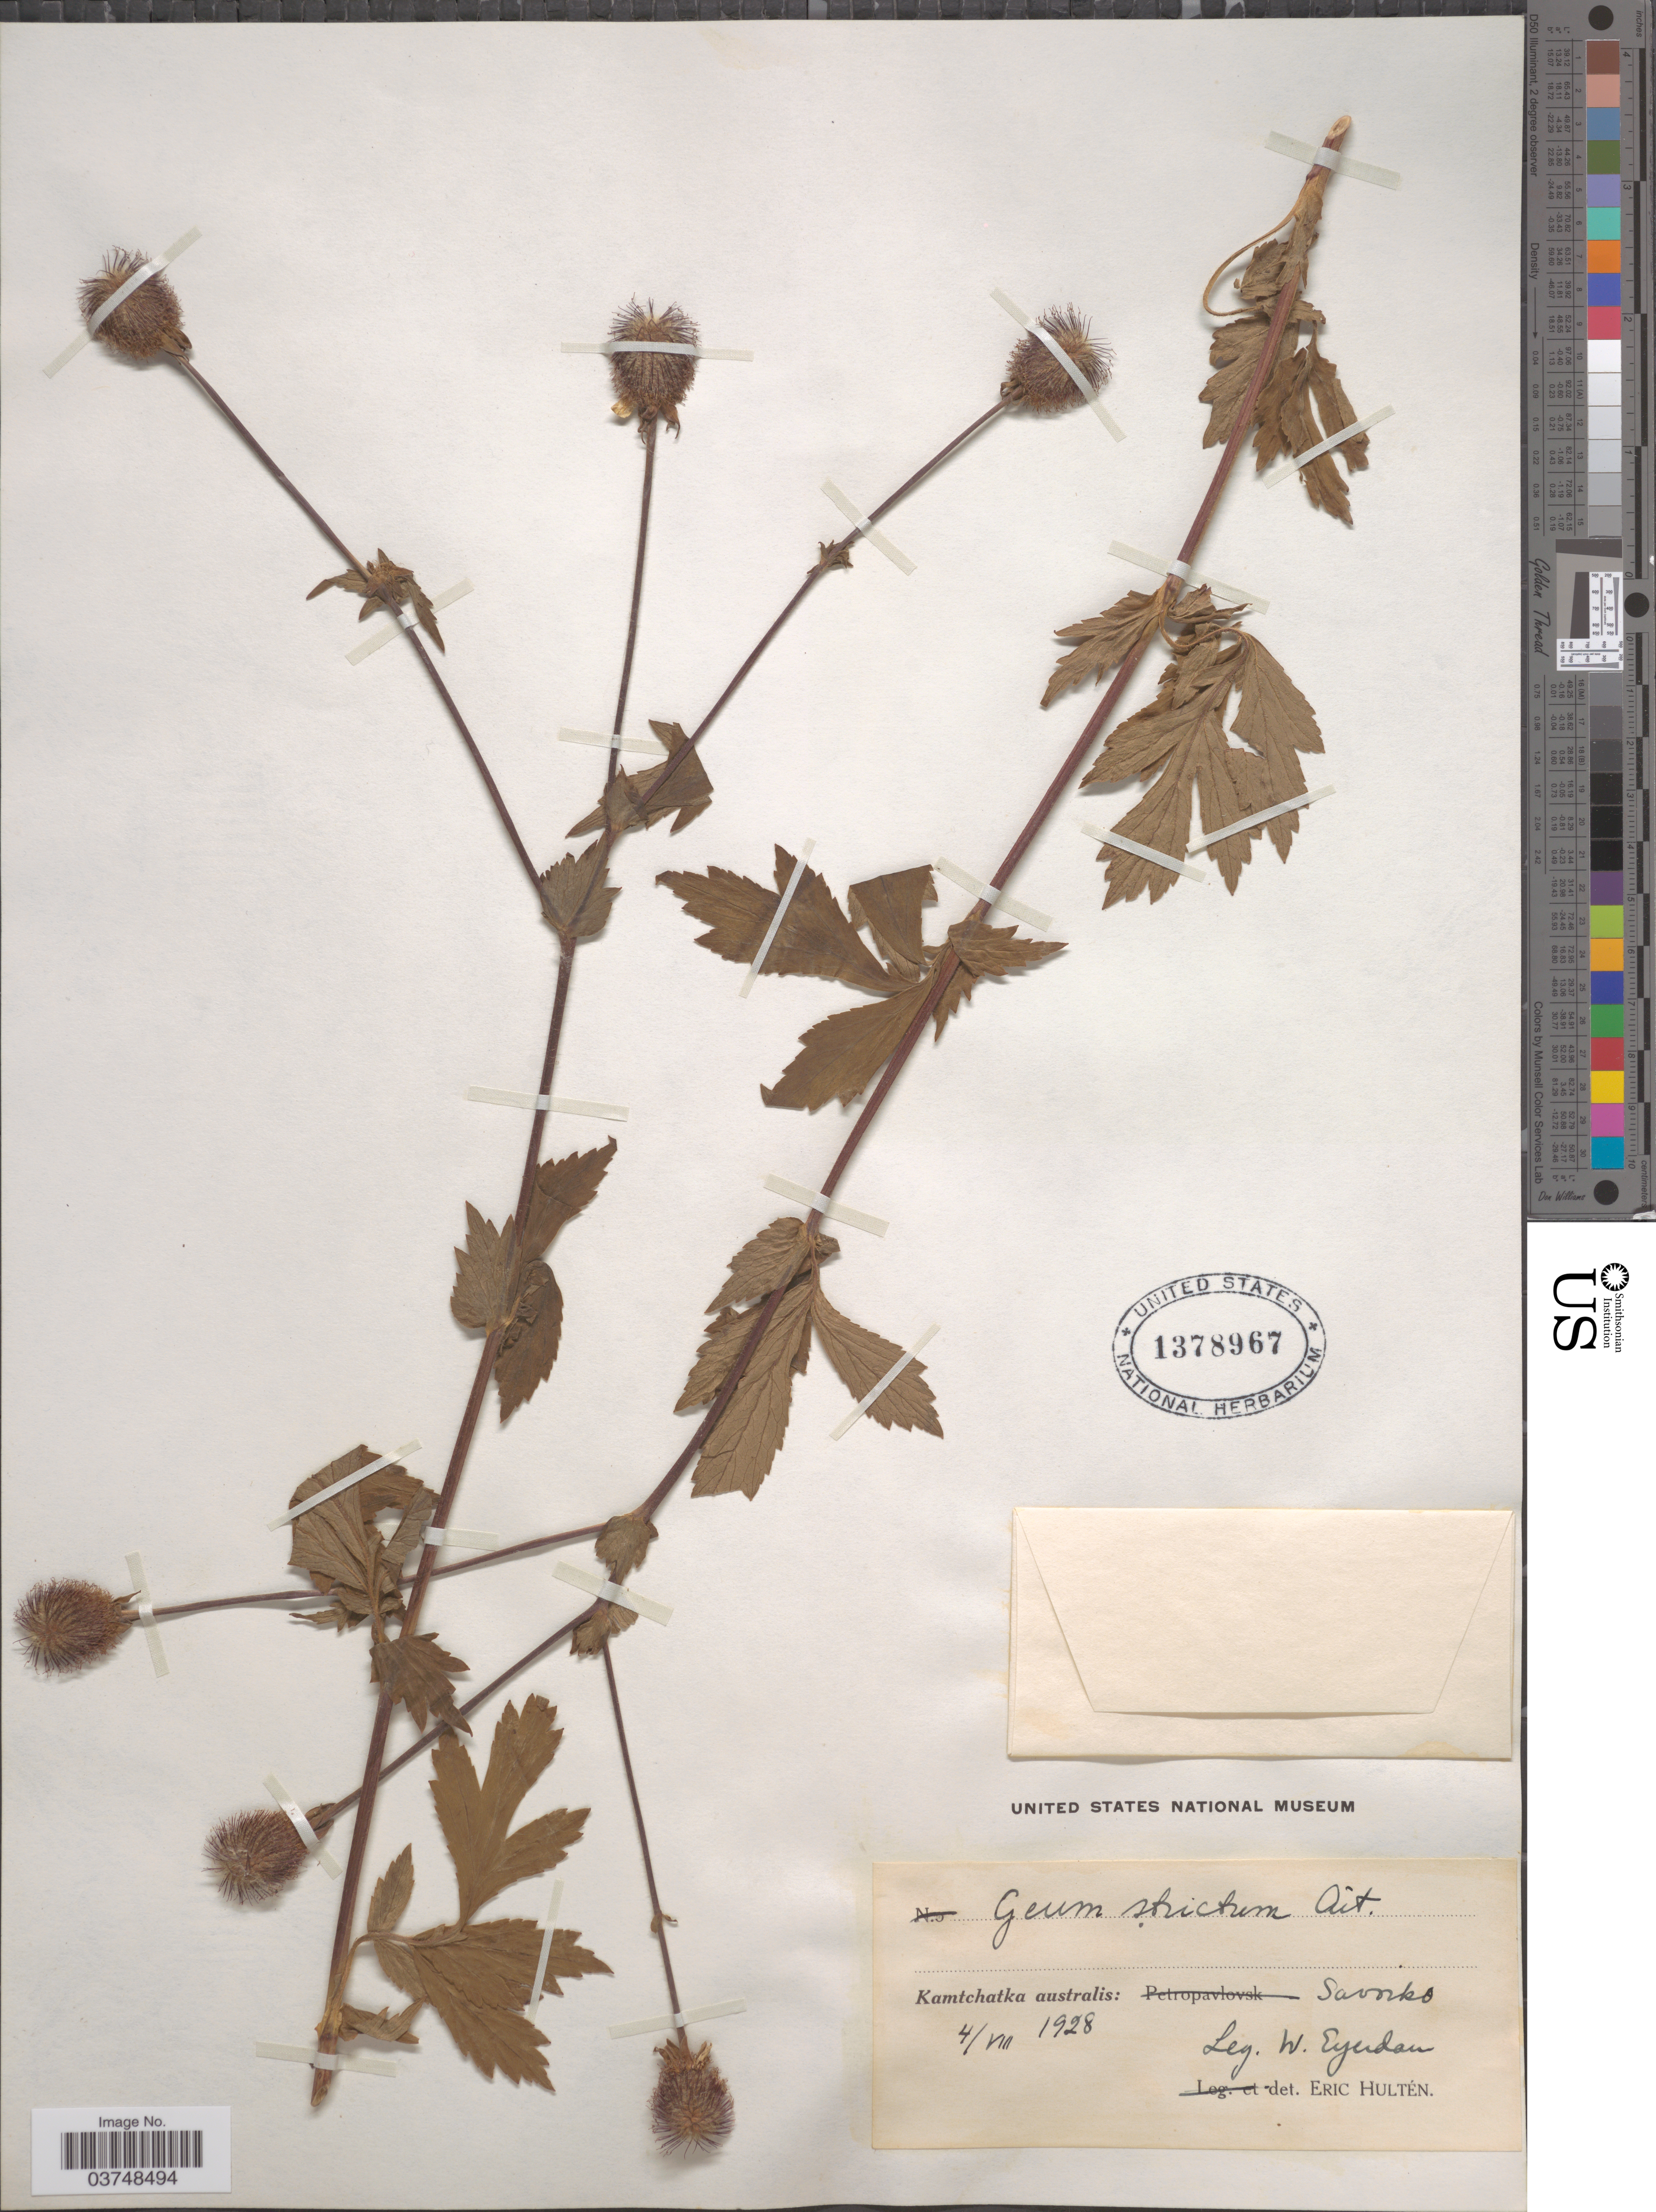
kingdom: Plantae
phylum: Tracheophyta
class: Magnoliopsida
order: Rosales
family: Rosaceae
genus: Geum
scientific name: Geum strictum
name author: Aiton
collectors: W. J. Eyerdam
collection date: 1928-08-04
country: Russian Federation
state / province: Kamchatka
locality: Kamtchatka australis: Savoiko (Zavoiko- neighborhood in city Petropavlovsk-Kamchatskiy)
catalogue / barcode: US 1378967